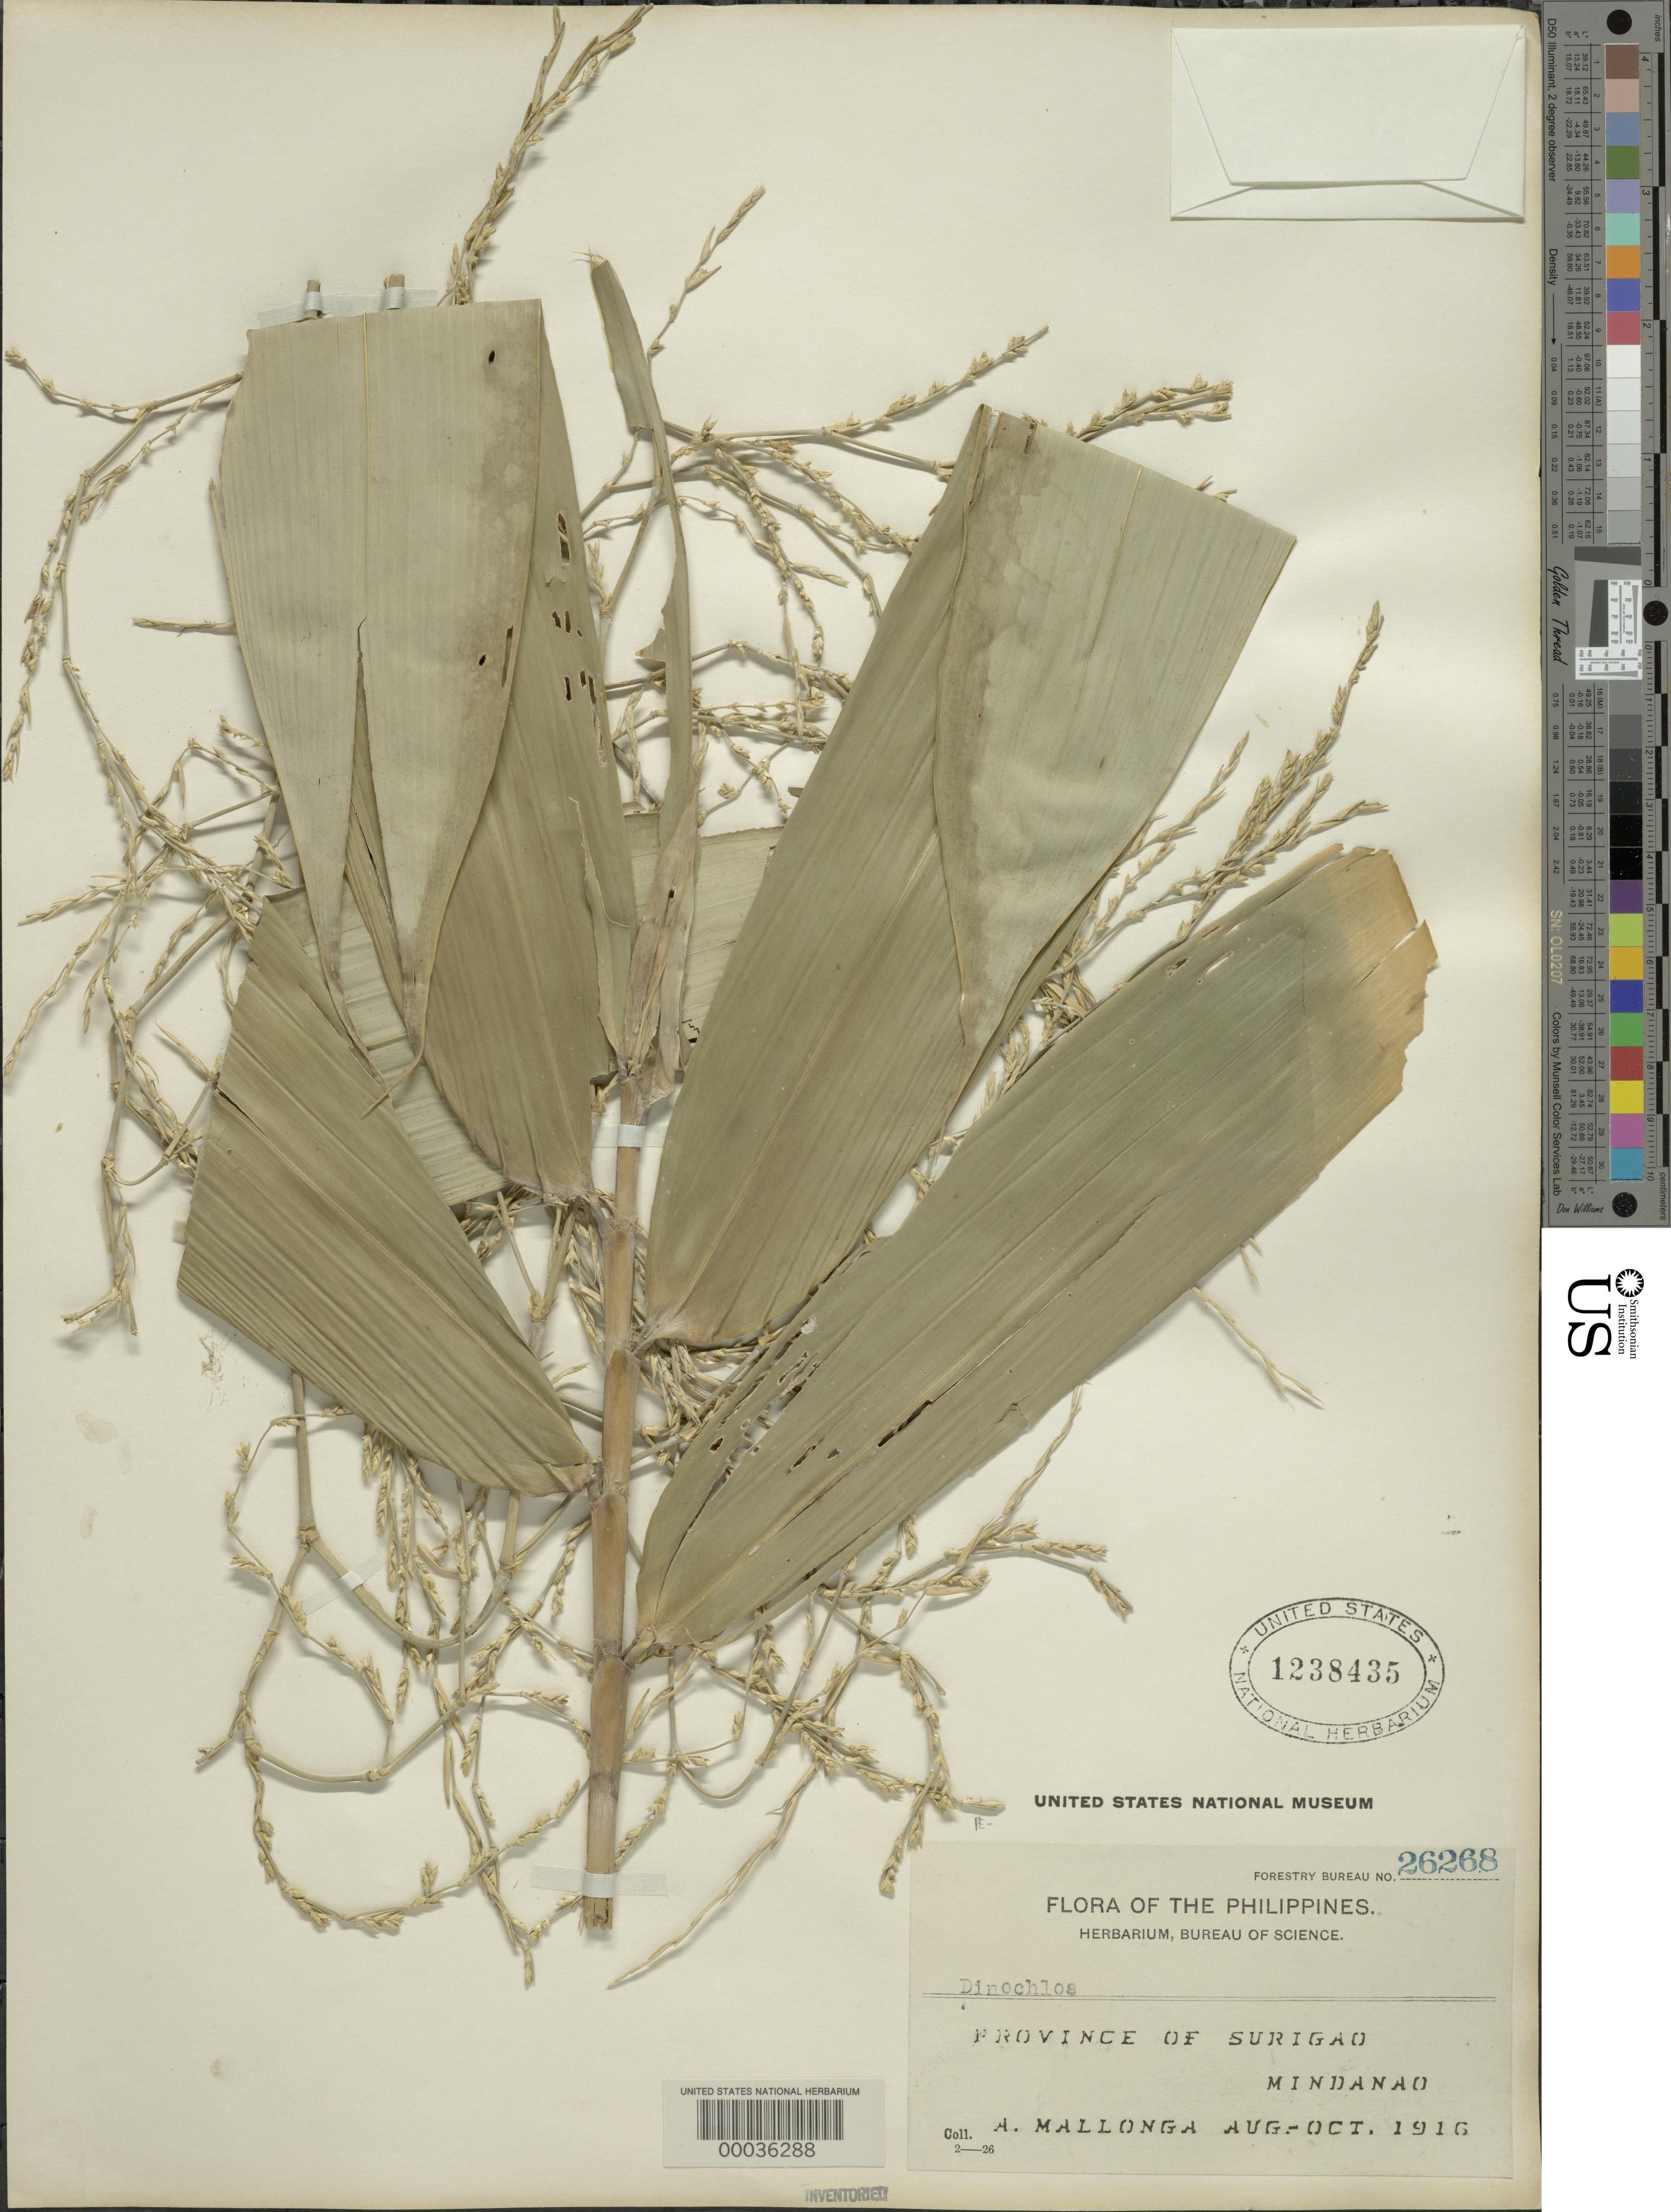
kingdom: Plantae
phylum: Tracheophyta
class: Liliopsida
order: Poales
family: Poaceae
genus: Dinochloa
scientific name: Dinochloa sp.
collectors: A. Mallonga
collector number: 26268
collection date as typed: Aug 1916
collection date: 1916-08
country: Philippines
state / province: Caraga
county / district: Surigao del Norte / Surigao del Sur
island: Mindanao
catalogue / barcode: US 1238435